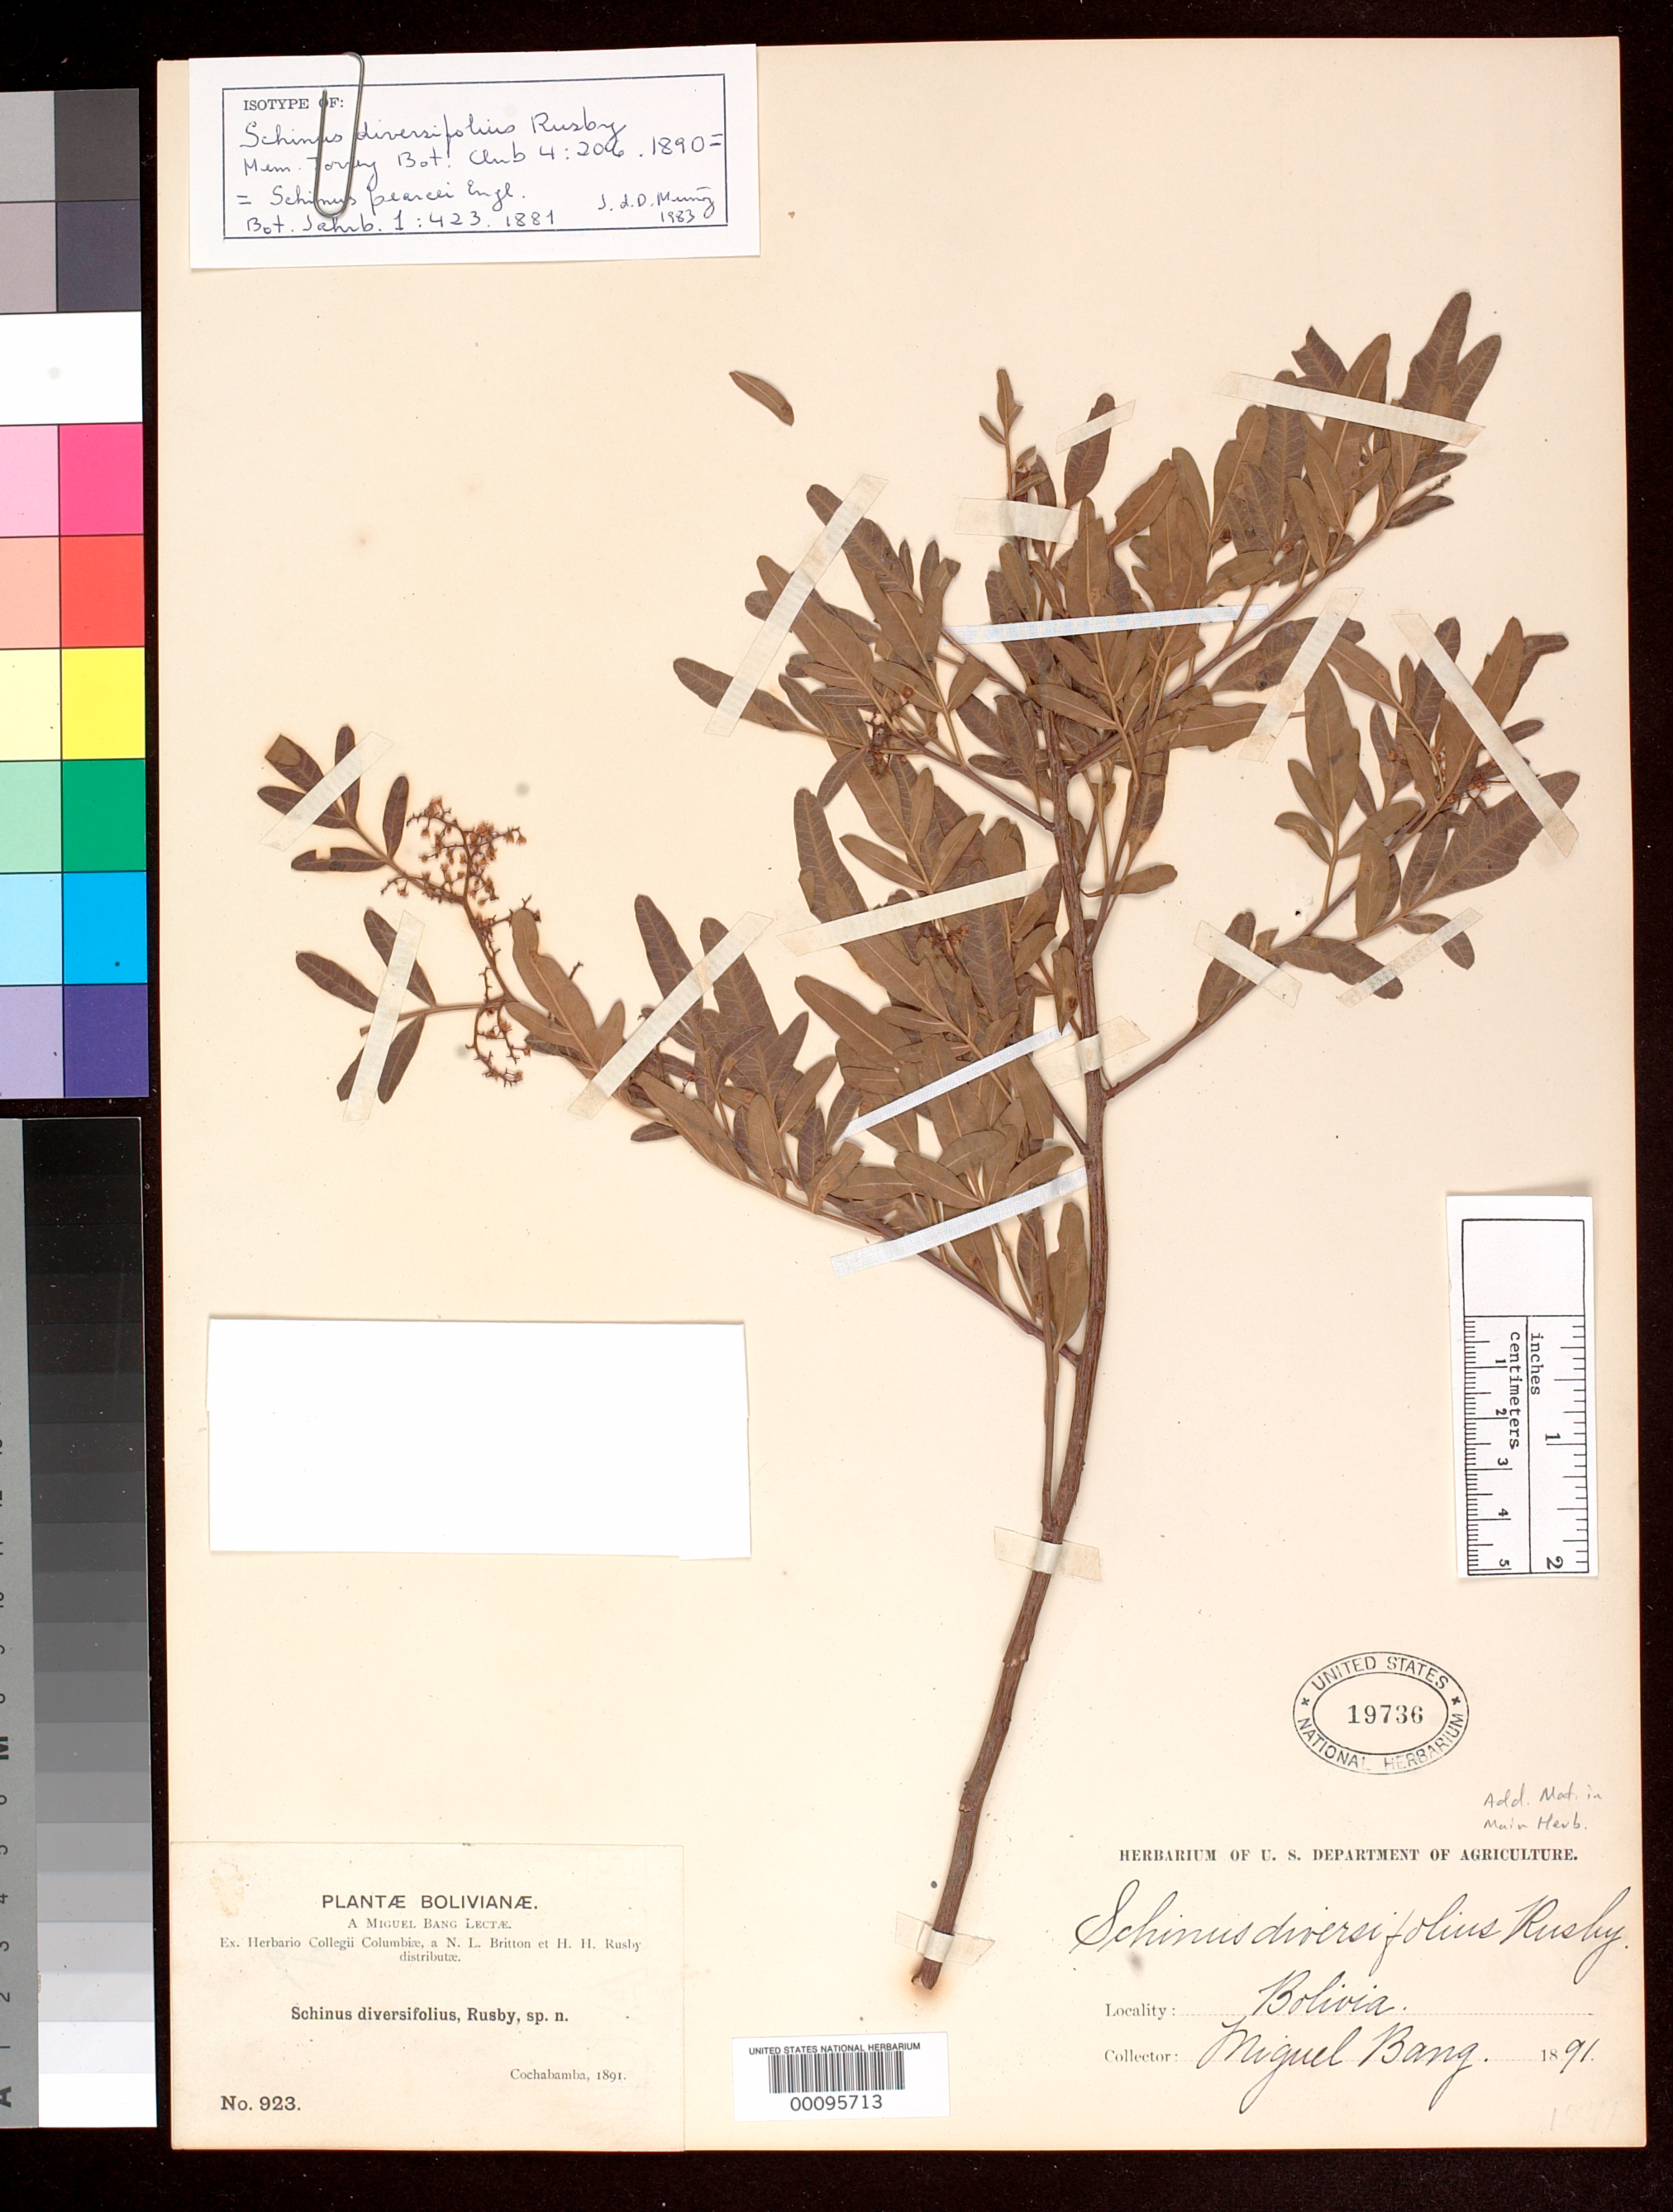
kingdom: Plantae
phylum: Tracheophyta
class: Magnoliopsida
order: Sapindales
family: Anacardiaceae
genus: Schinus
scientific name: Schinus diversifolia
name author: Rusby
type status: Isotype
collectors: M. Bang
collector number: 923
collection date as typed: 1891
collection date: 1891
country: Bolivia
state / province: Cochabamba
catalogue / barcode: US 19736